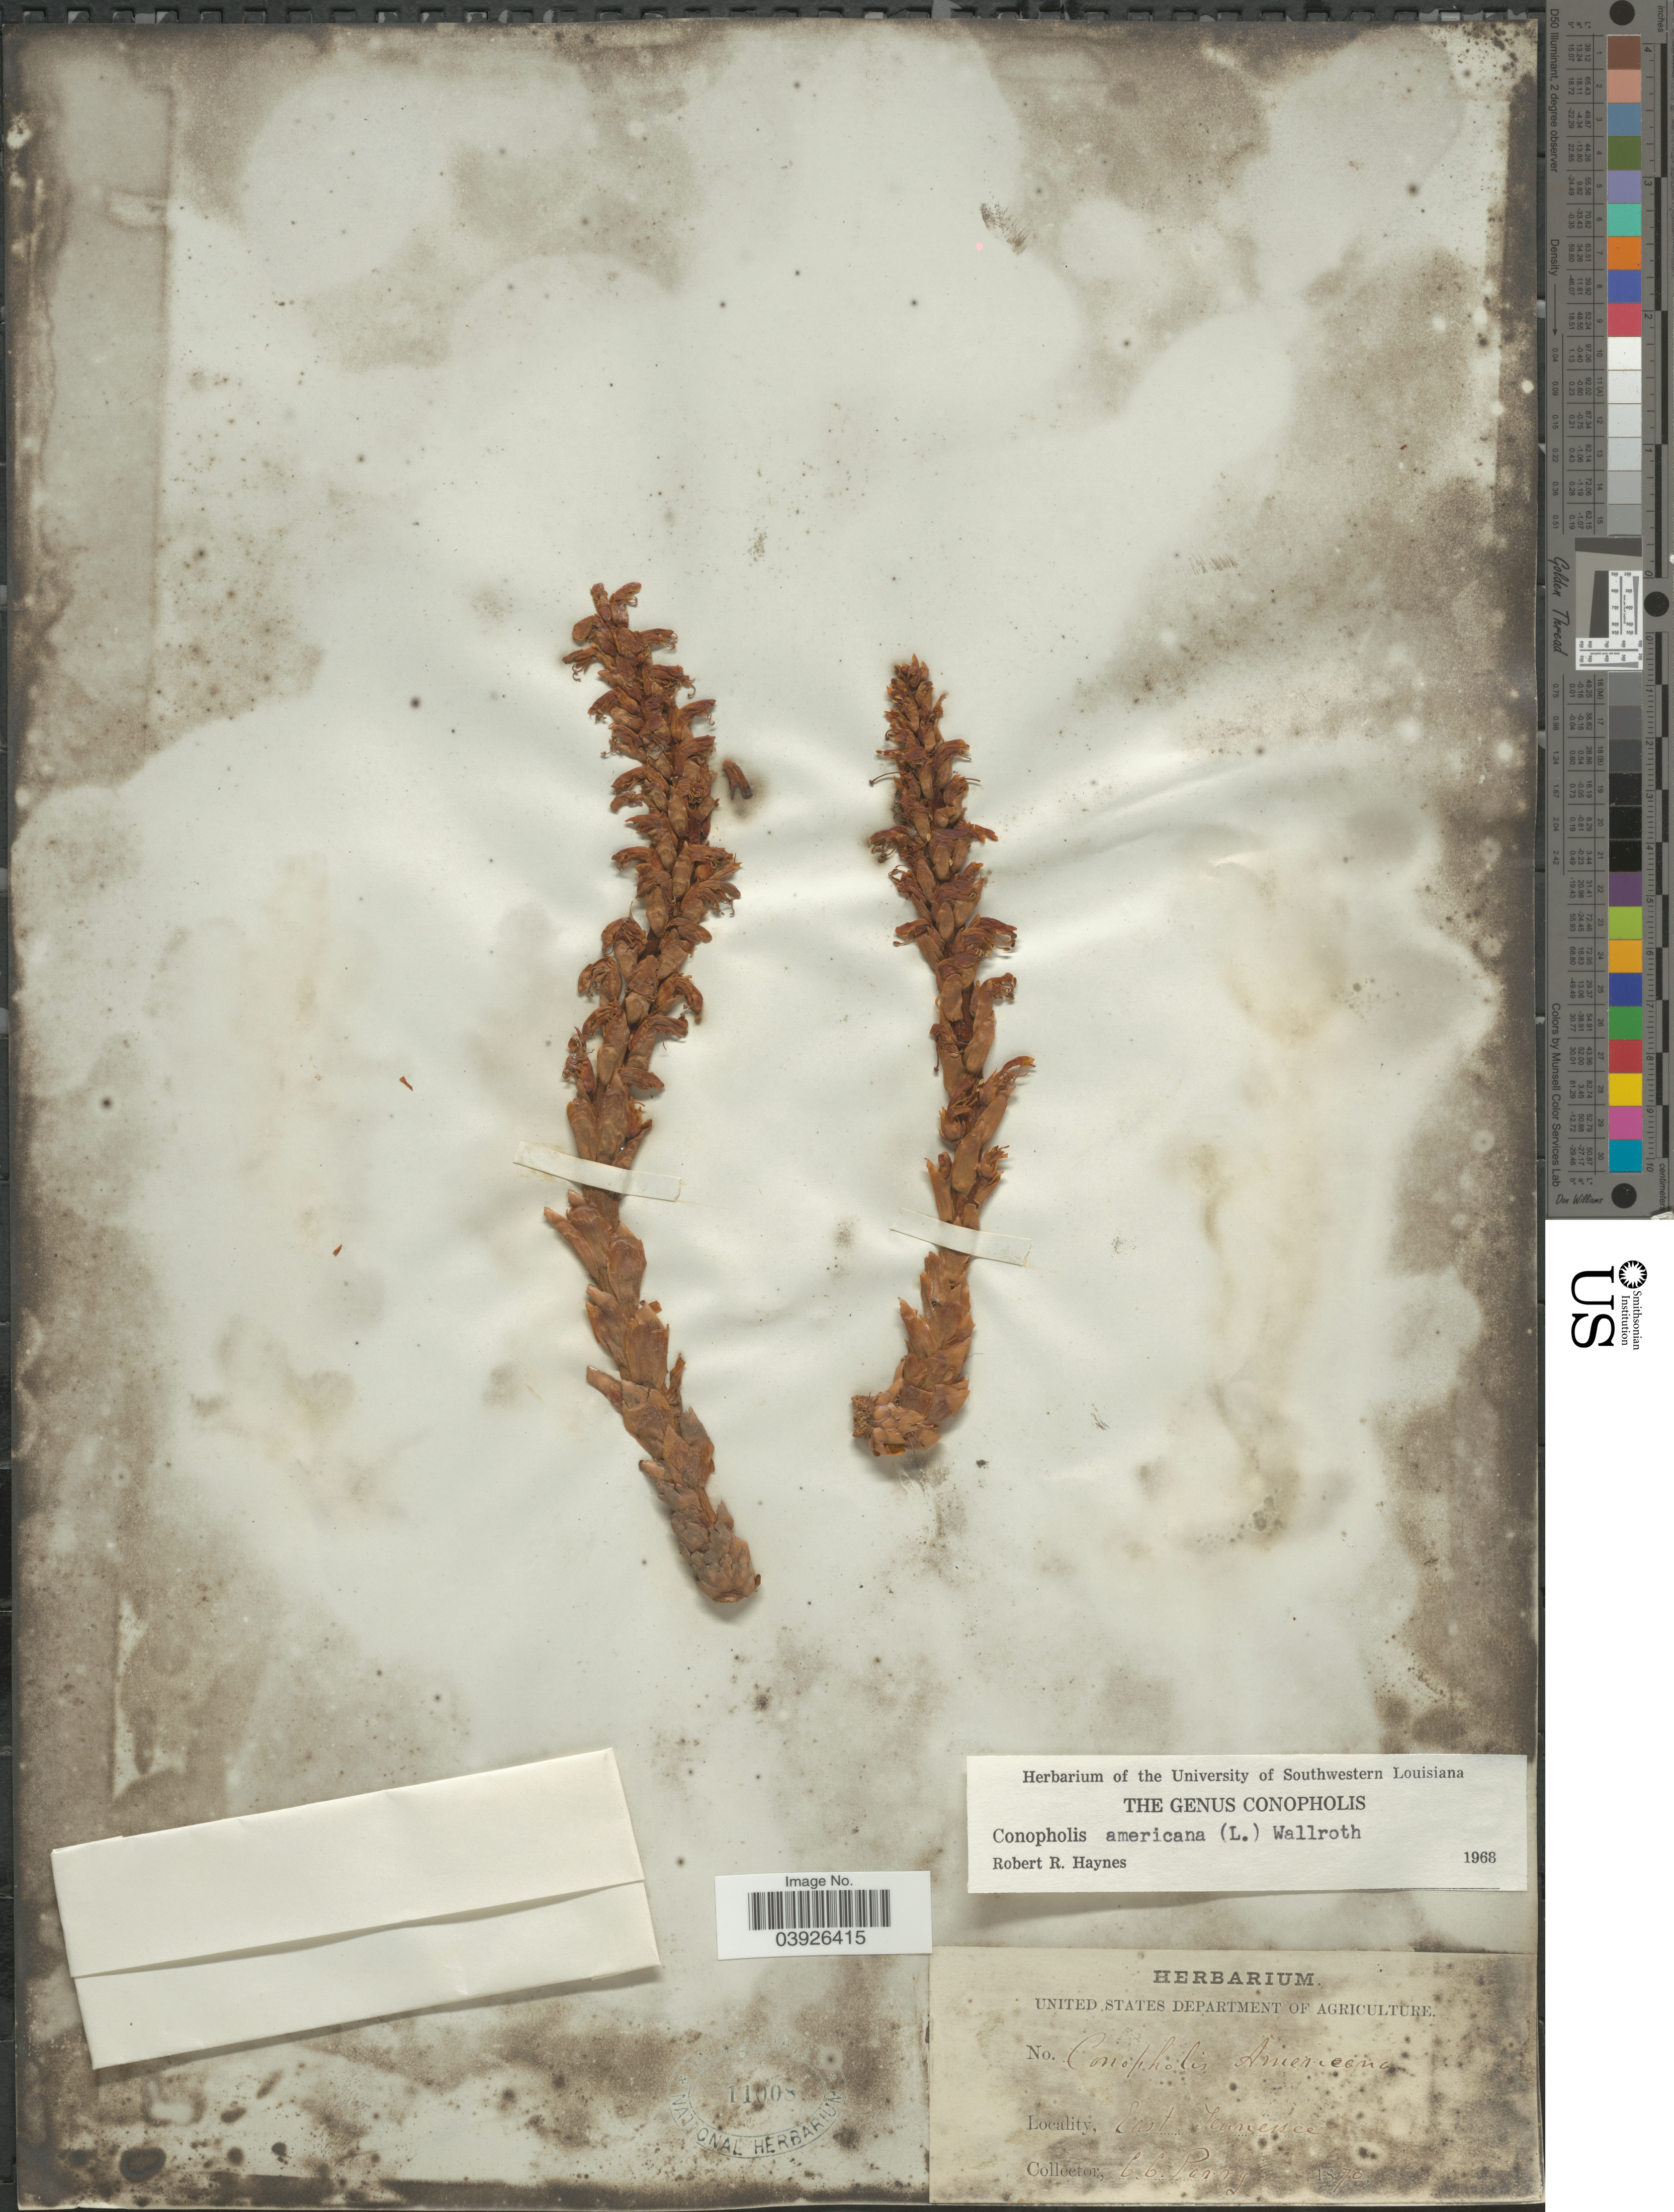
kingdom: Plantae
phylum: Tracheophyta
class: Magnoliopsida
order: Lamiales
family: Orobanchaceae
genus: Conopholis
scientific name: Conopholis americana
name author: (L. f.) Wallr.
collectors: C. C. Parry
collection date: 1870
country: United States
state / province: Tennessee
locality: East Tennessee.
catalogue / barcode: US 11008